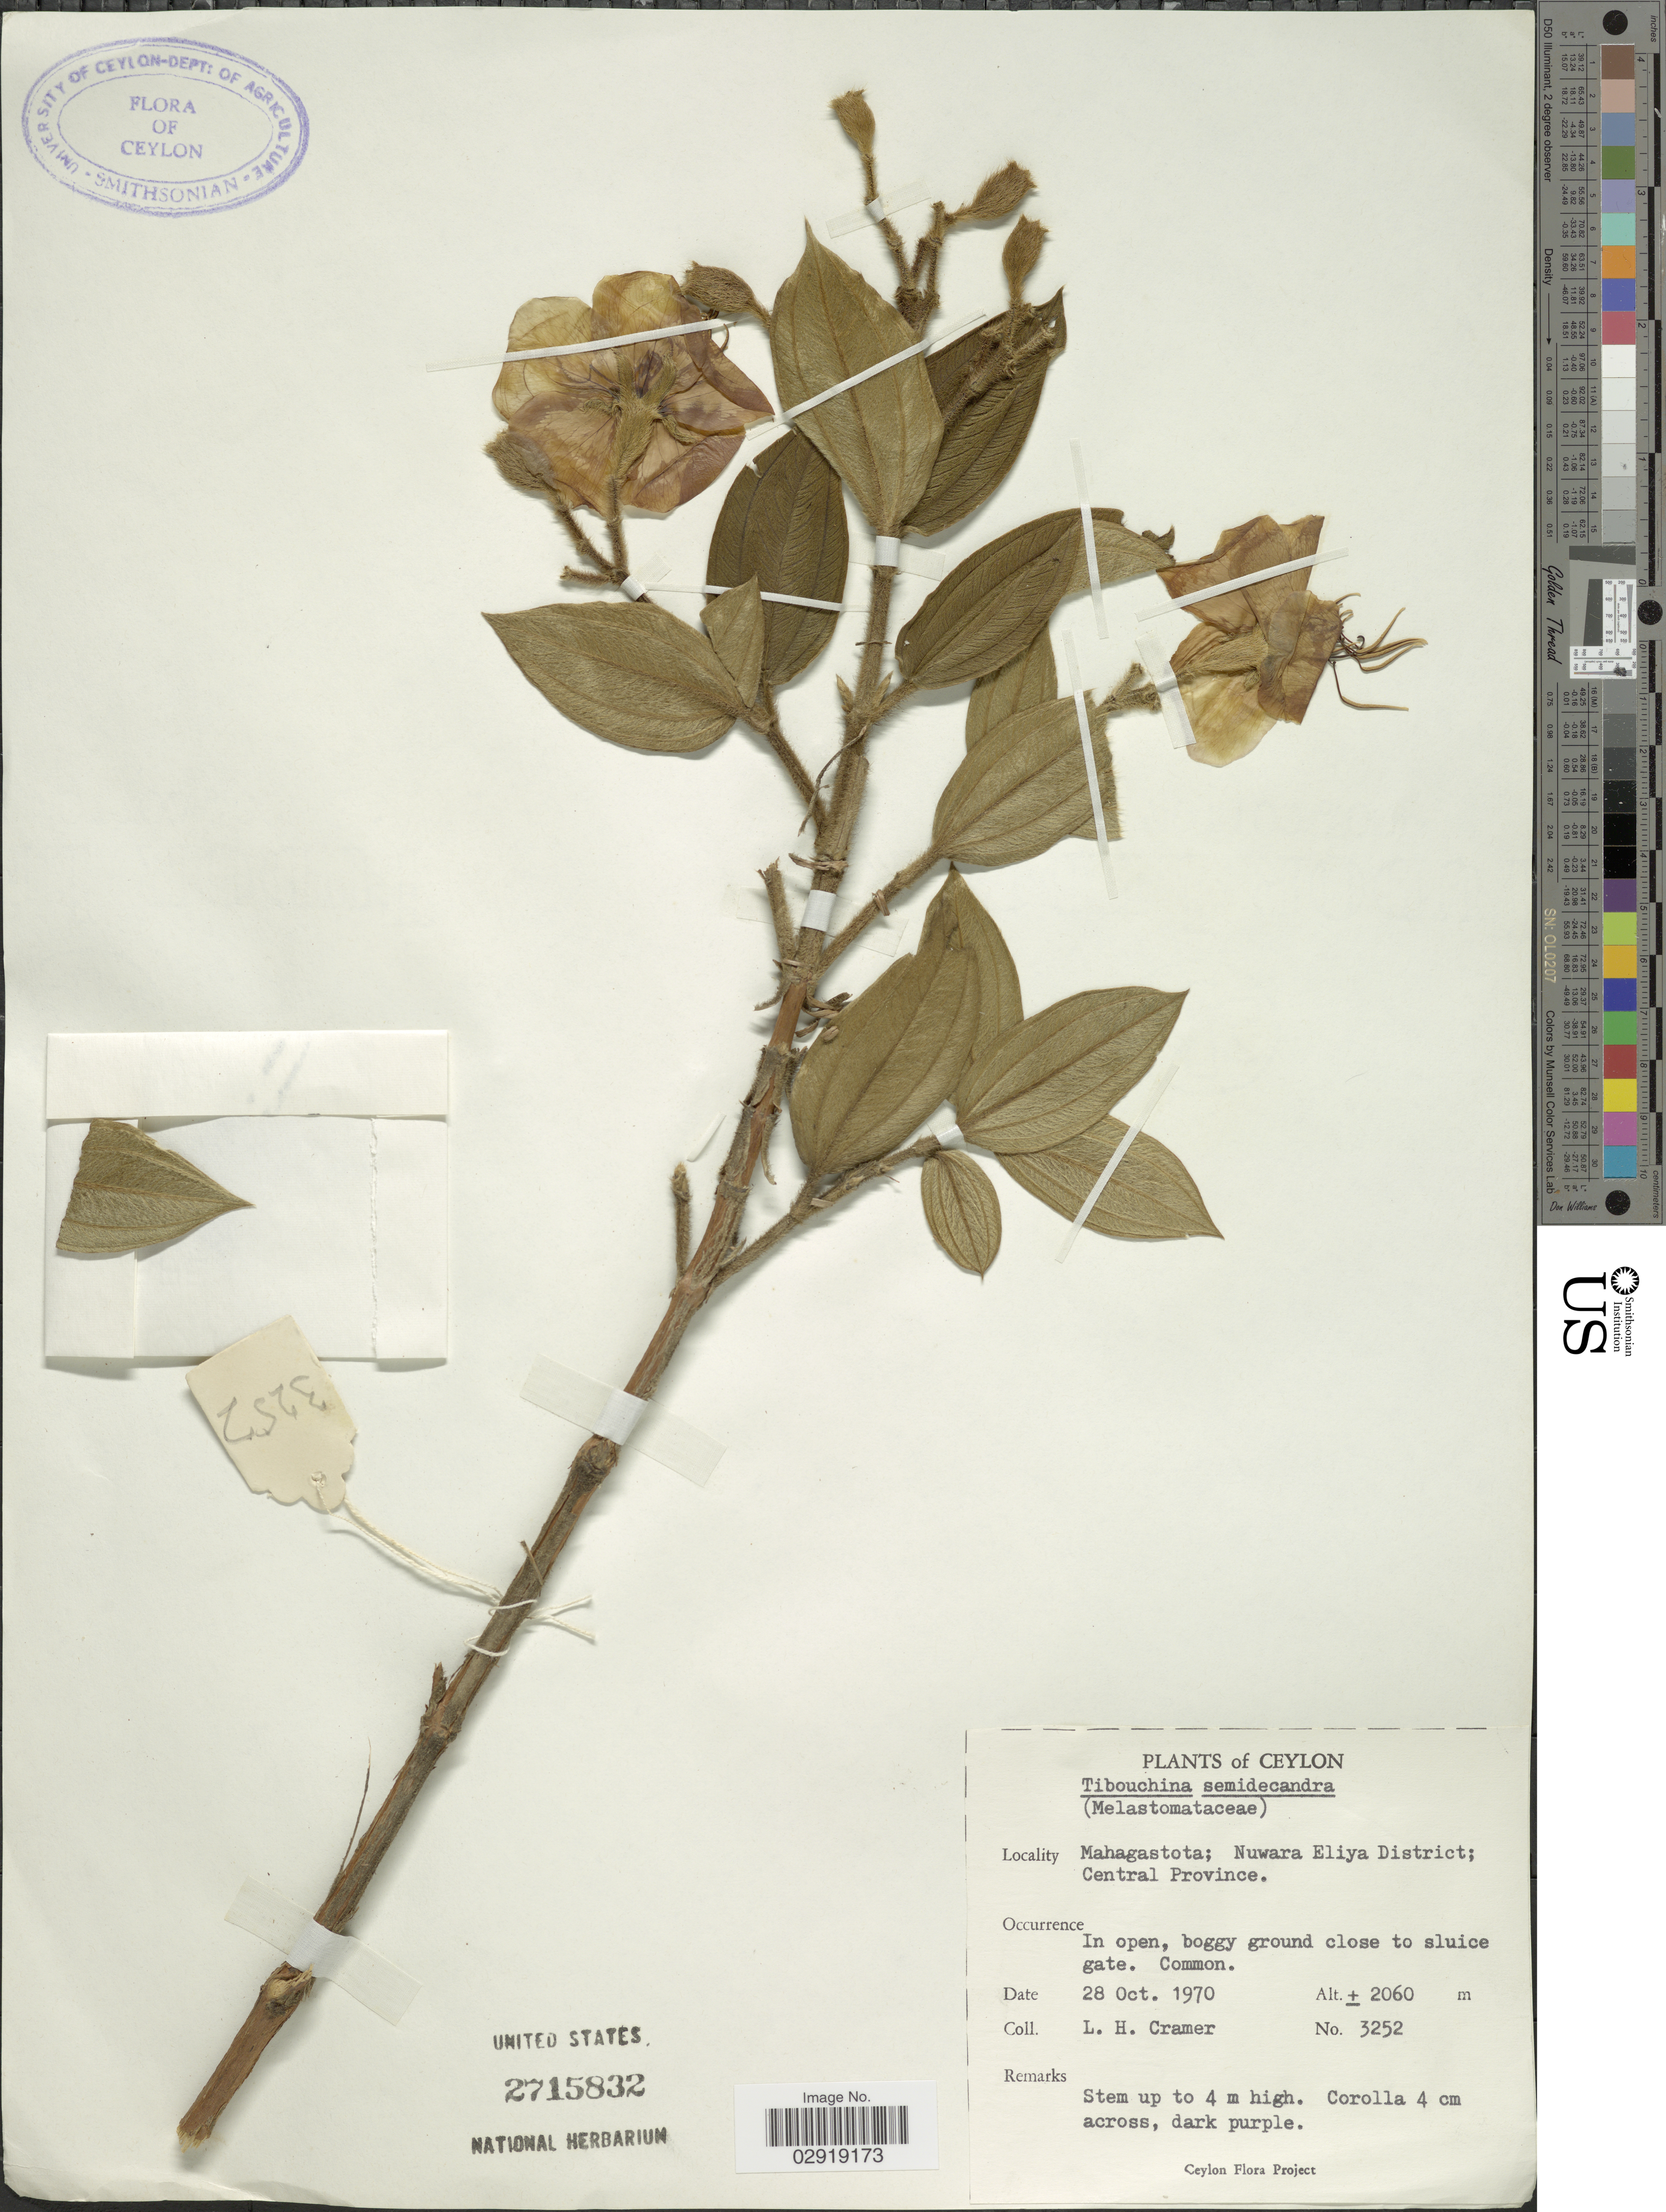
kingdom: Plantae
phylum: Tracheophyta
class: Magnoliopsida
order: Myrtales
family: Melastomataceae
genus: Pleroma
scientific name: Pleroma urvilleanum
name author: (DC.) P.J.F. Guim. & Michelang.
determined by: Strong, Mark T., (BOT), Smithsonian Institution - National Museum of Natural History (UNITED STATES)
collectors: L. H. Cramer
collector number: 3252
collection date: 1970-10-28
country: Sri Lanka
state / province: Central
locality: Ceylon. Mahagastota; Nuwara Eliya District; Central Province. In open, boggy ground close to sluice gate.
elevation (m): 2060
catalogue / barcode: US 2715832